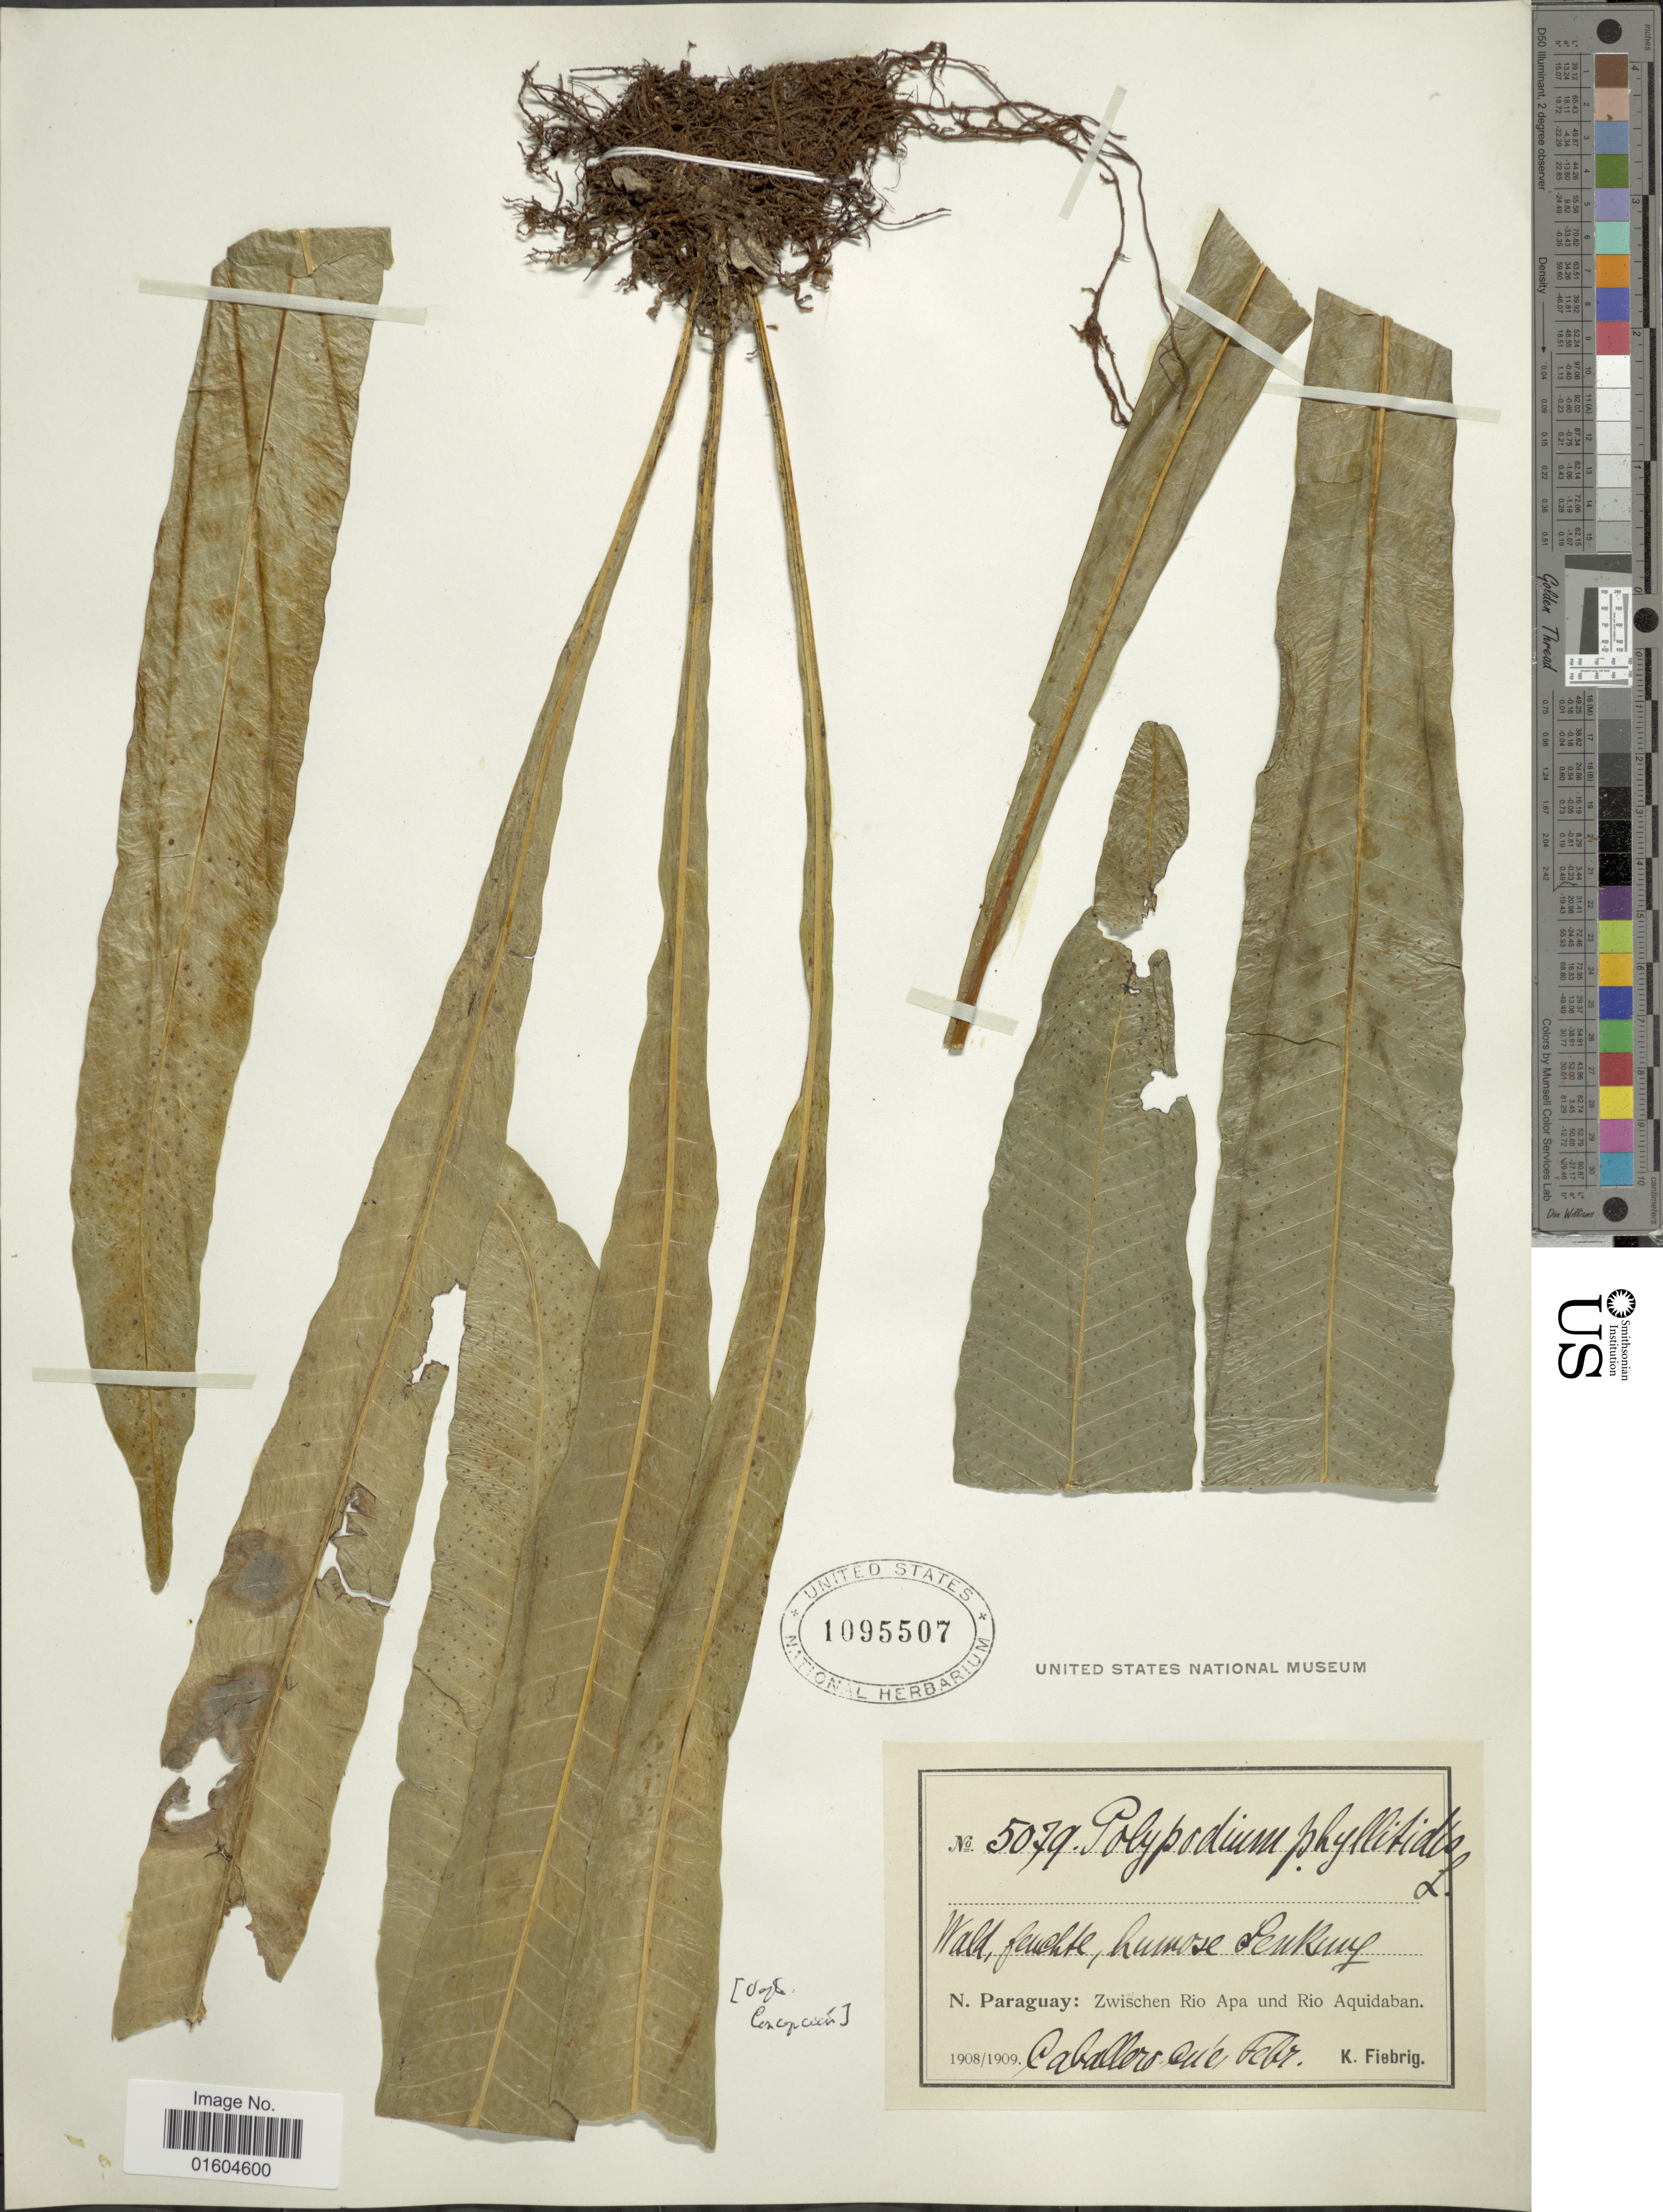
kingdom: Plantae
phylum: Tracheophyta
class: Polypodiopsida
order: Polypodiales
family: Polypodiaceae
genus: Campyloneurum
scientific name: Campyloneurum major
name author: (Hieron. ex Hicken) Lellinger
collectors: K. Fiebrig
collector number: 5079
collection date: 1908-02/1909-02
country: Paraguay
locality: N. Paraguay: Zwischen Rio Apa und Rio Aquidaban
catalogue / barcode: US 1095507